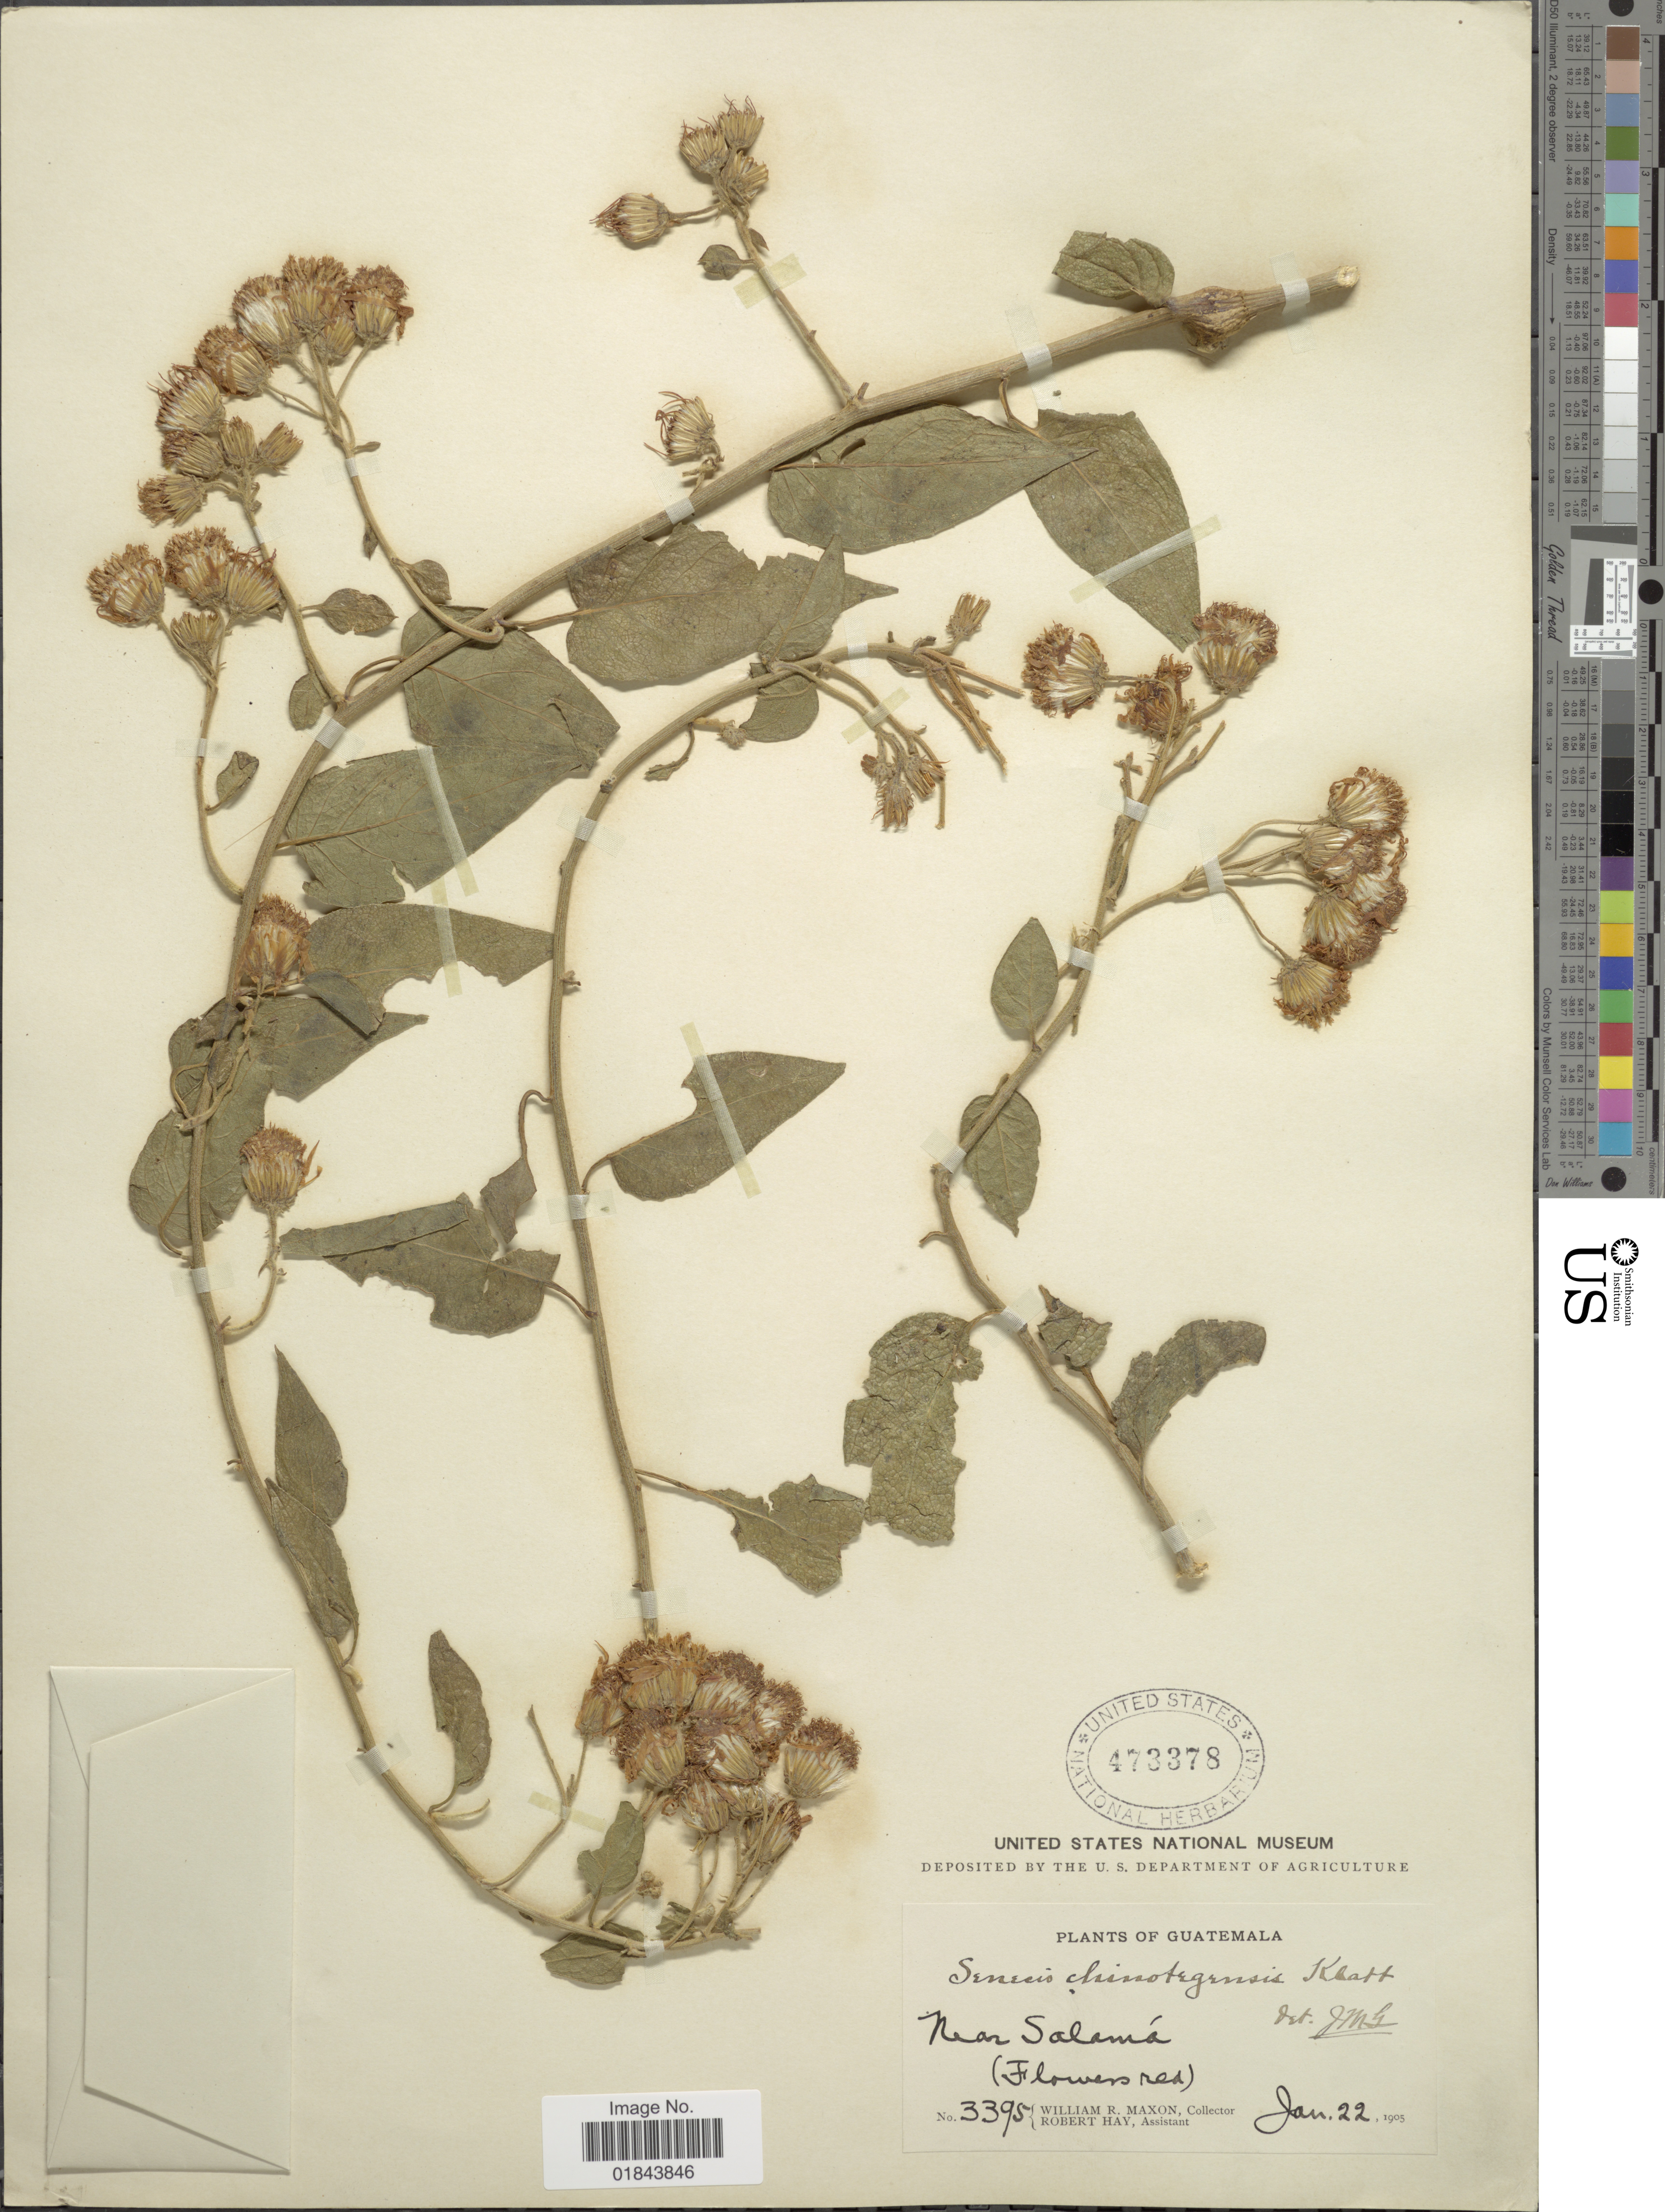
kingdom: Plantae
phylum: Tracheophyta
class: Magnoliopsida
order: Asterales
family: Asteraceae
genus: Pseudogynoxys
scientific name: Pseudogynoxys haenkei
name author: (DC.) Cabrera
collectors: W. R. Maxon & R. Hay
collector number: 3395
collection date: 1905-01-22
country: Guatemala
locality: Near Salamá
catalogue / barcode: US 473378